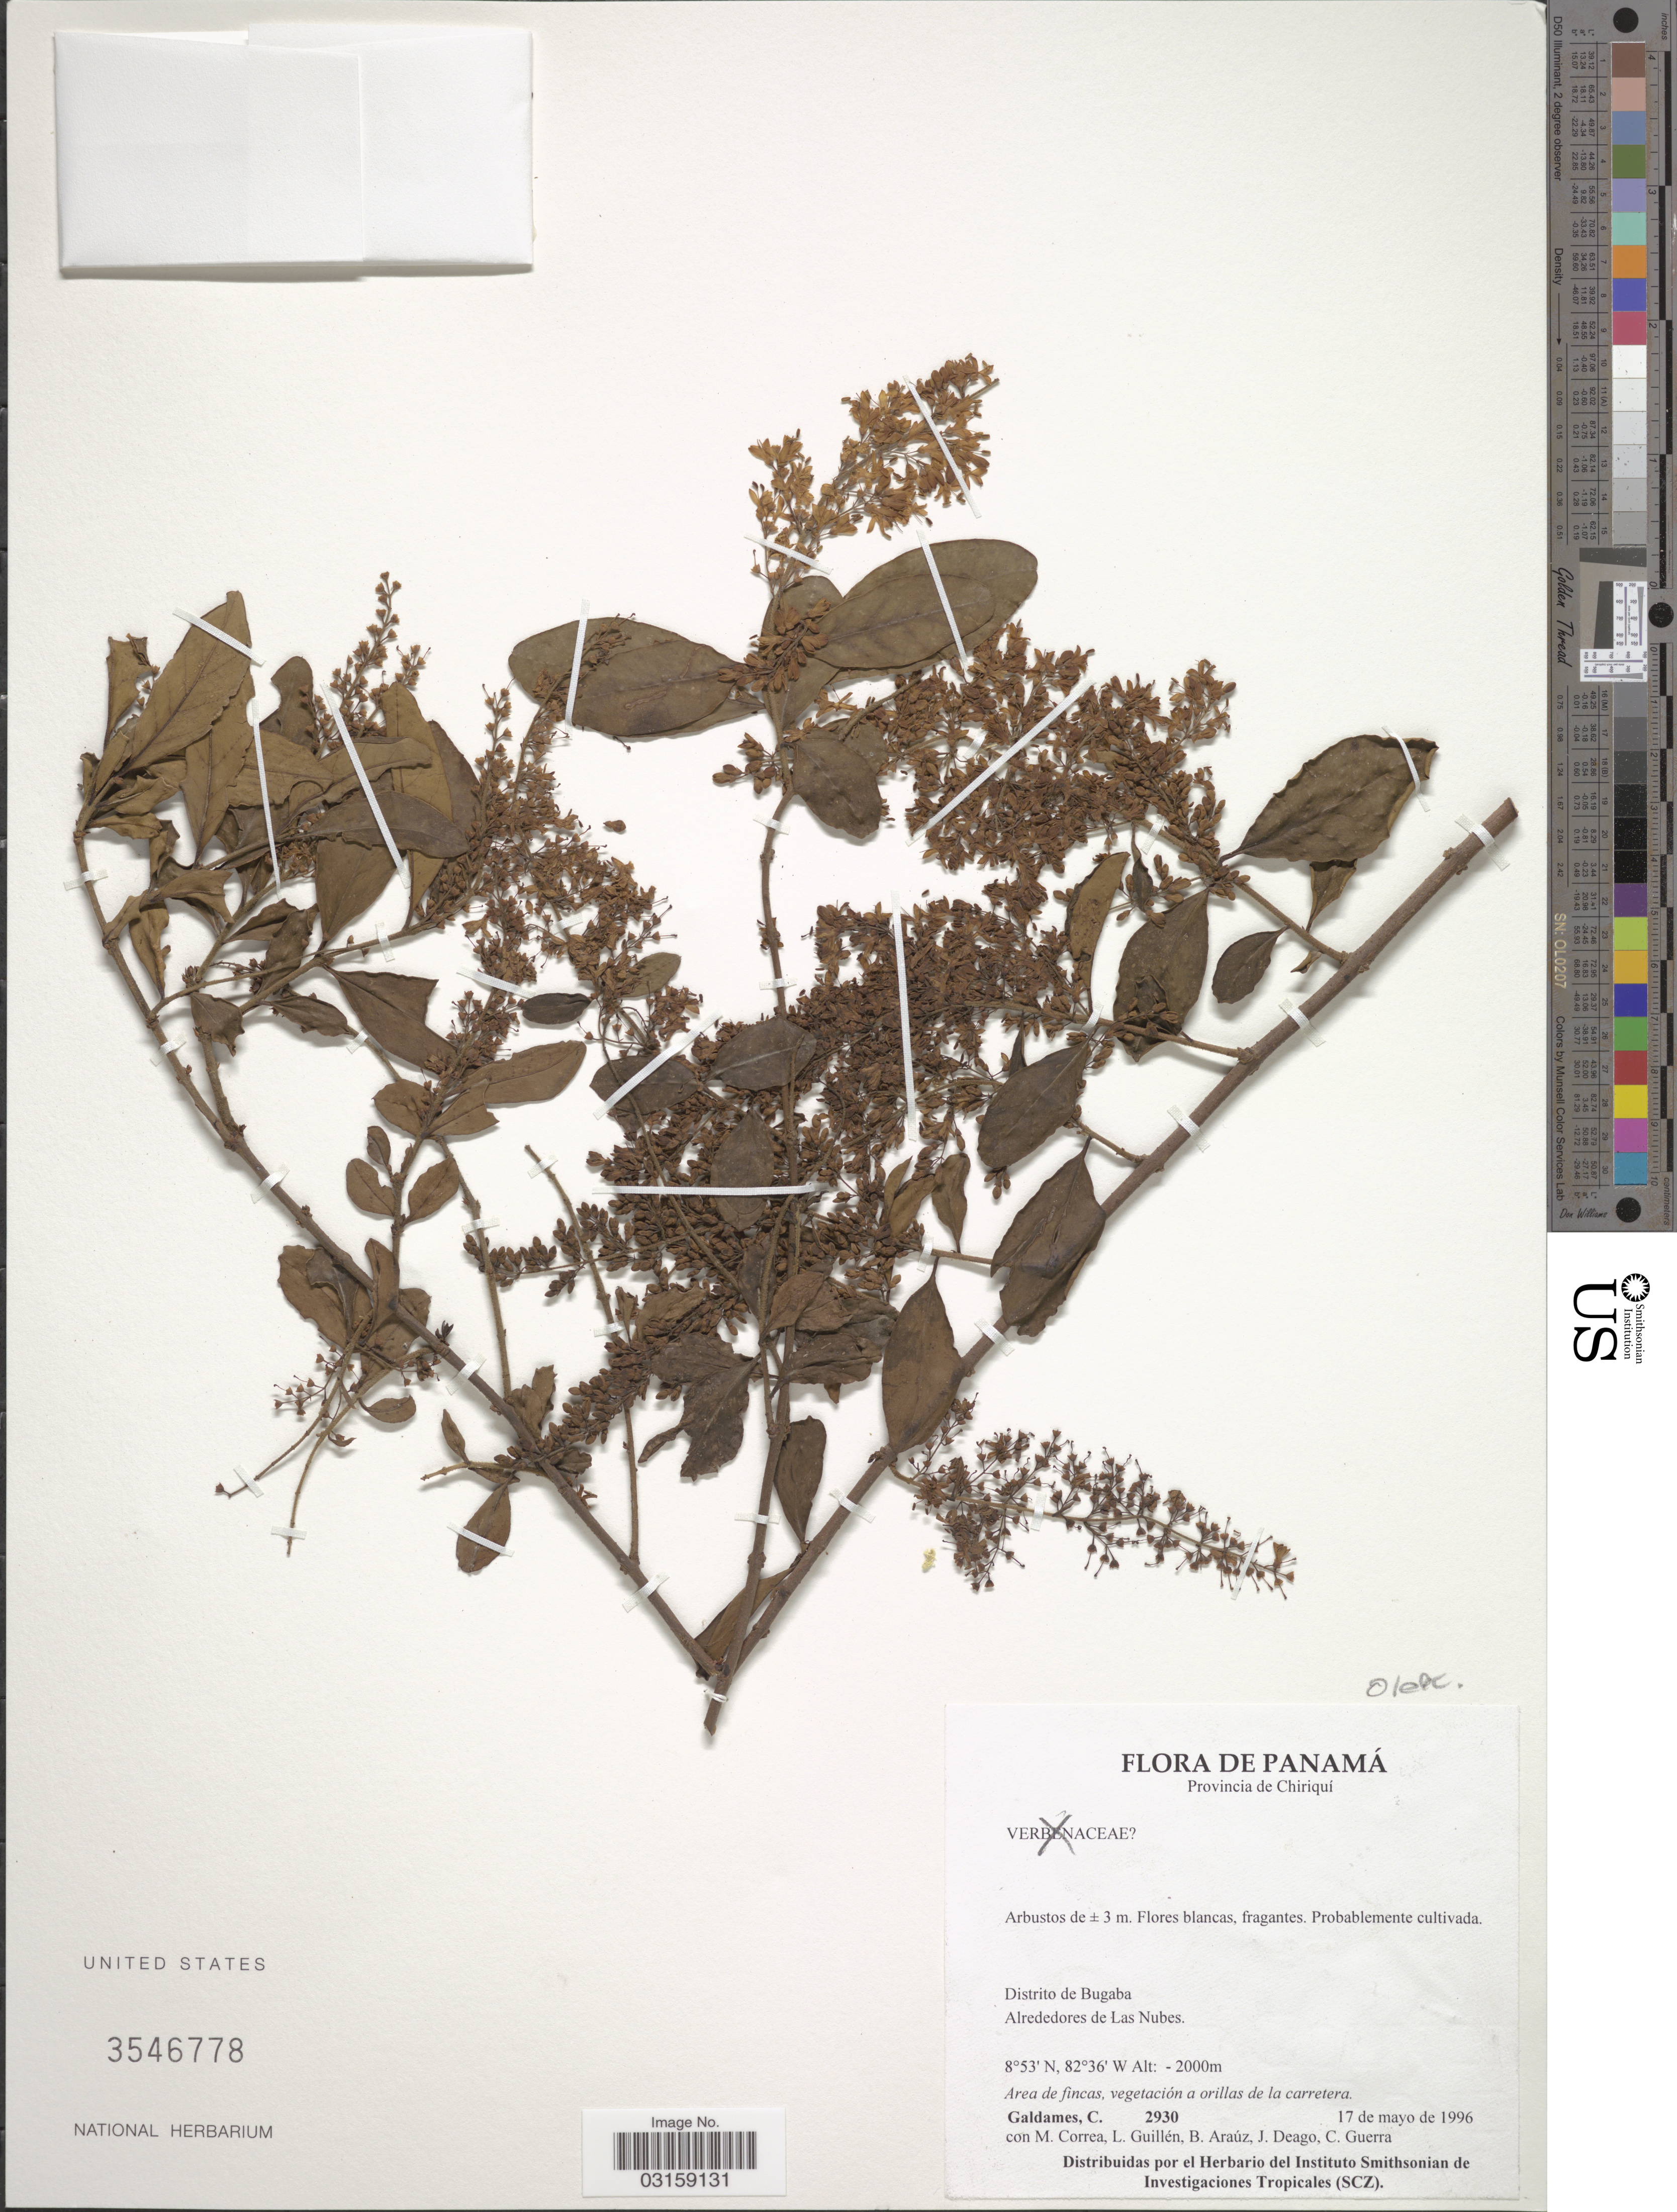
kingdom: Plantae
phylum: Tracheophyta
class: Magnoliopsida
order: Lamiales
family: Oleaceae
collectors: C. Galdames, M. Correa, L. Guillén, B. Araúz & et al.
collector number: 2930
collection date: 1996-05-17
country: Panama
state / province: Chiriqui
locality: Distrito de Bugaba. Alrededores de Las Nubes.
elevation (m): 2000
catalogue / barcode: US 3546778